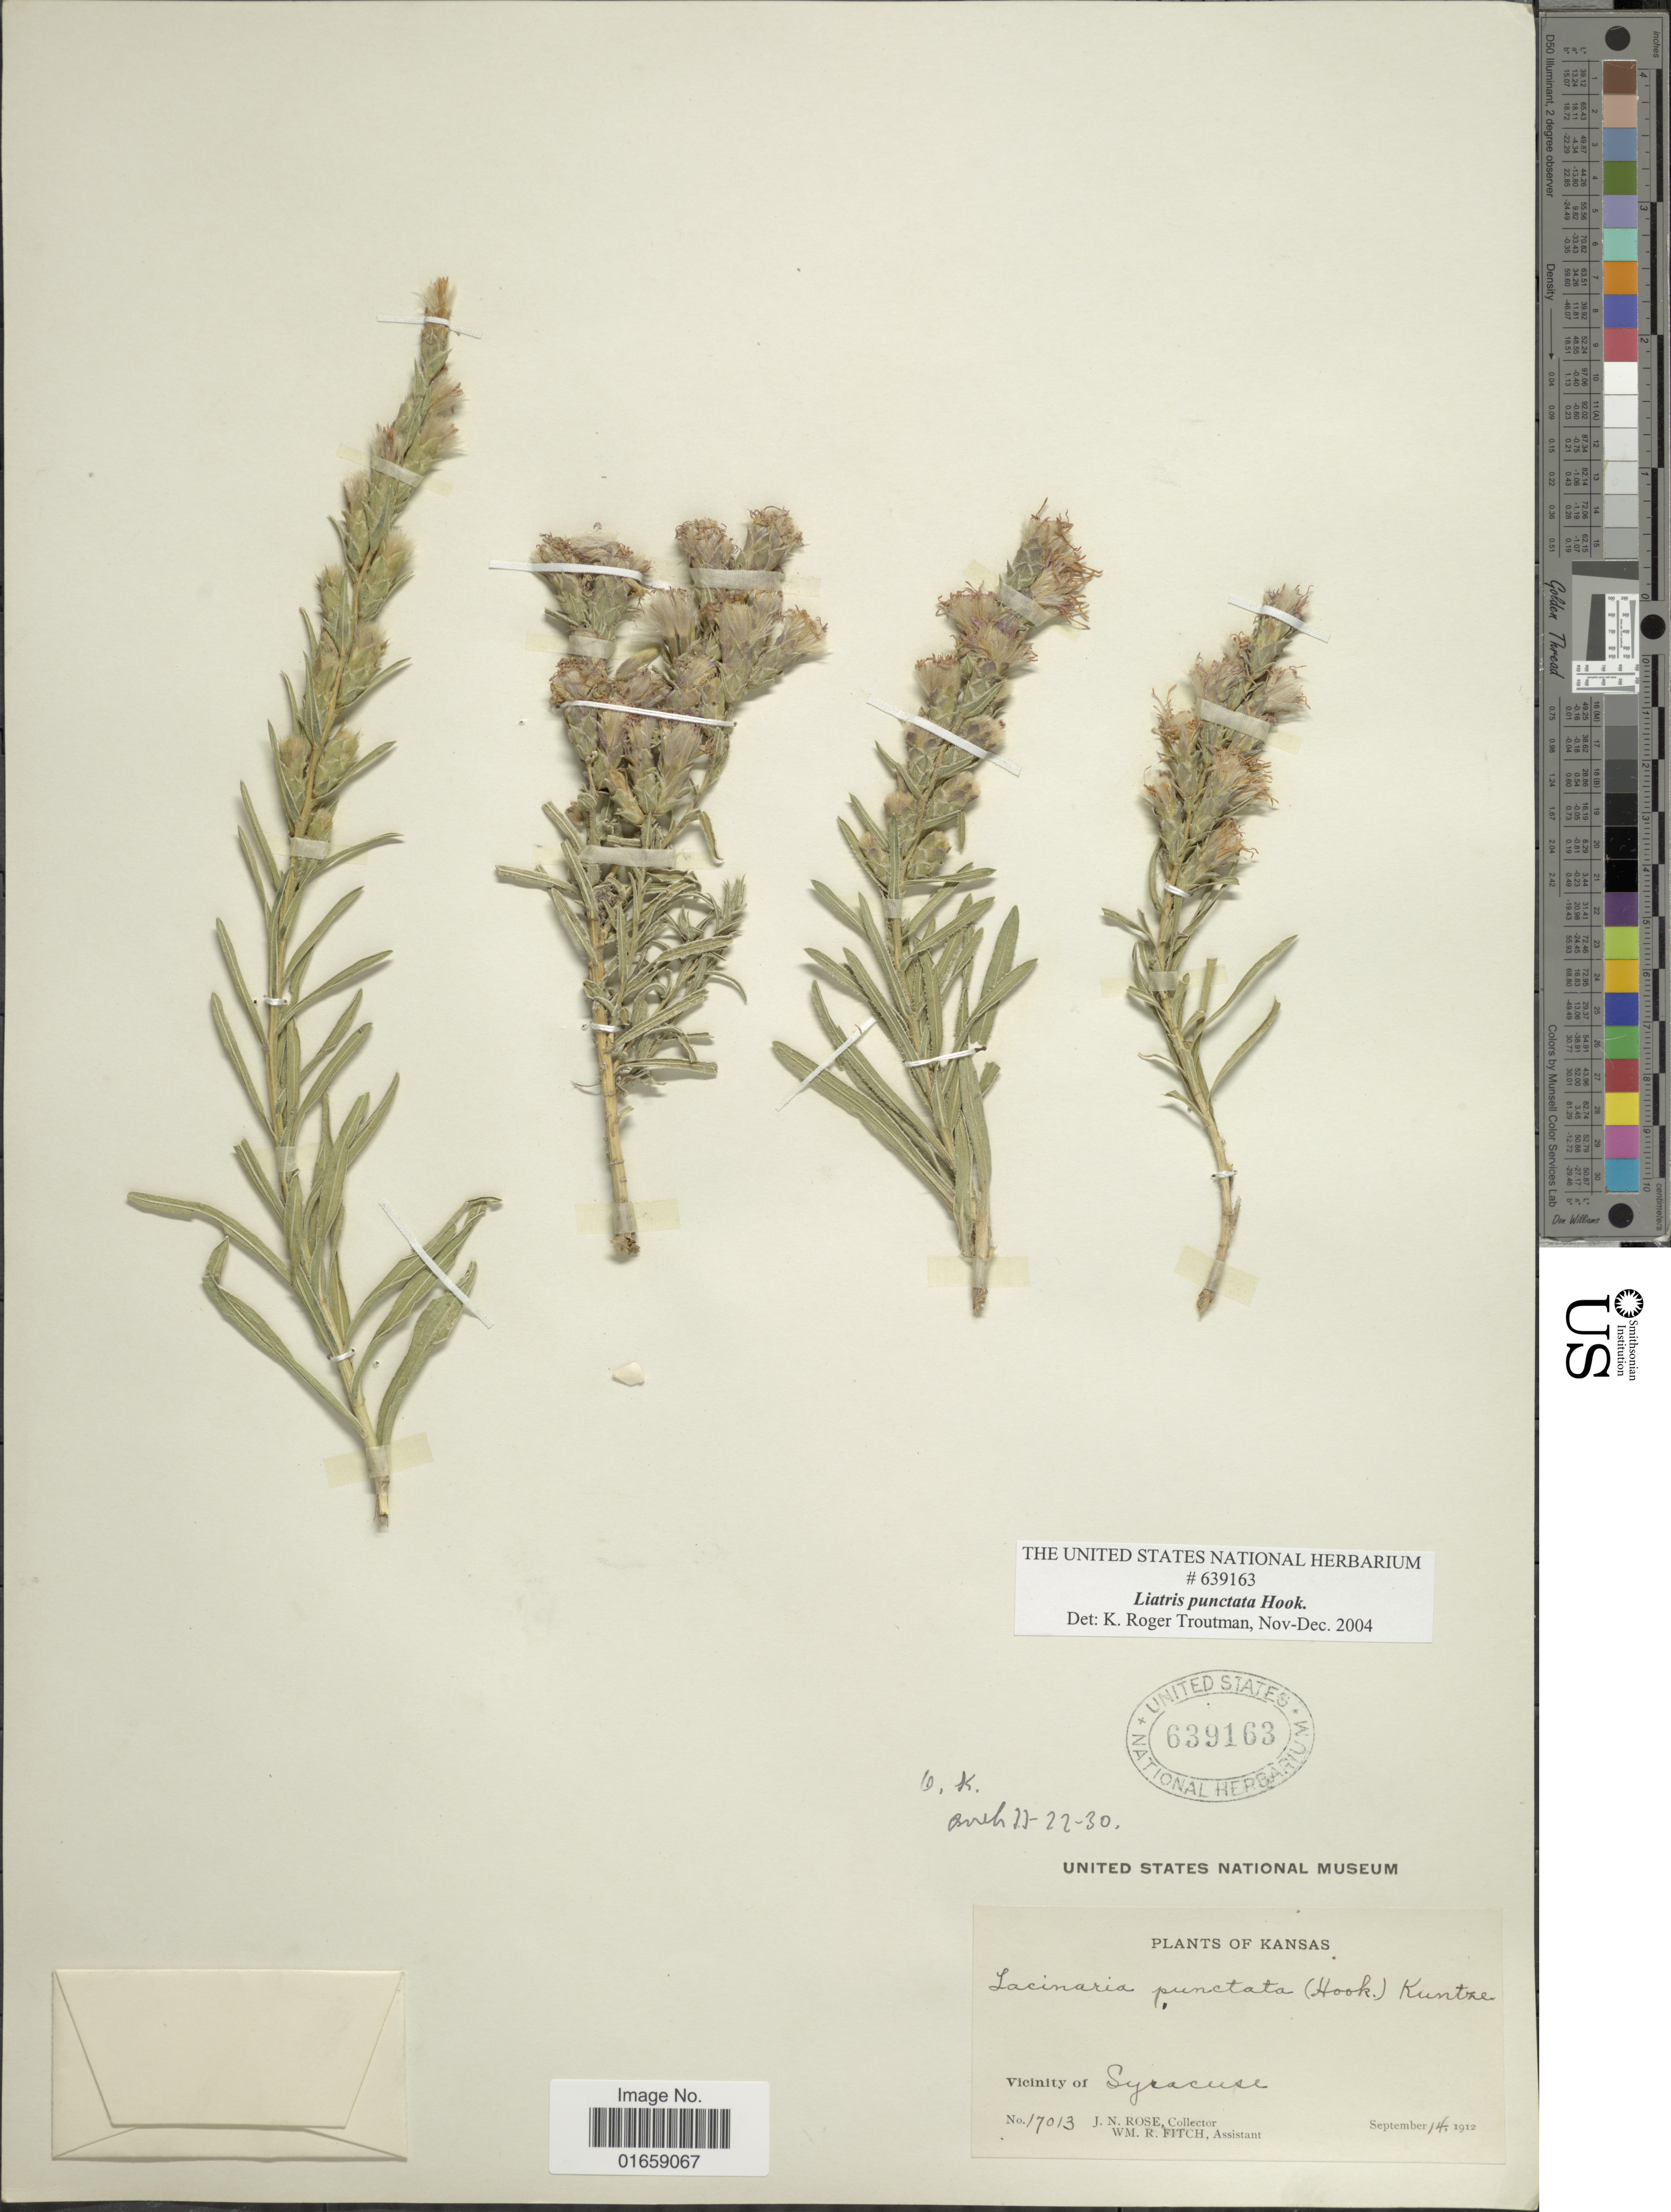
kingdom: Plantae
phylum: Tracheophyta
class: Magnoliopsida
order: Asterales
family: Asteraceae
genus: Liatris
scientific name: Liatris punctata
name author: Hook.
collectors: J. N. Rose & W. R. Fitch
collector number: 17013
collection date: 1912-09-14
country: United States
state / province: Kansas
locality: Vicinity of Syracuse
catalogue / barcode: US 639163